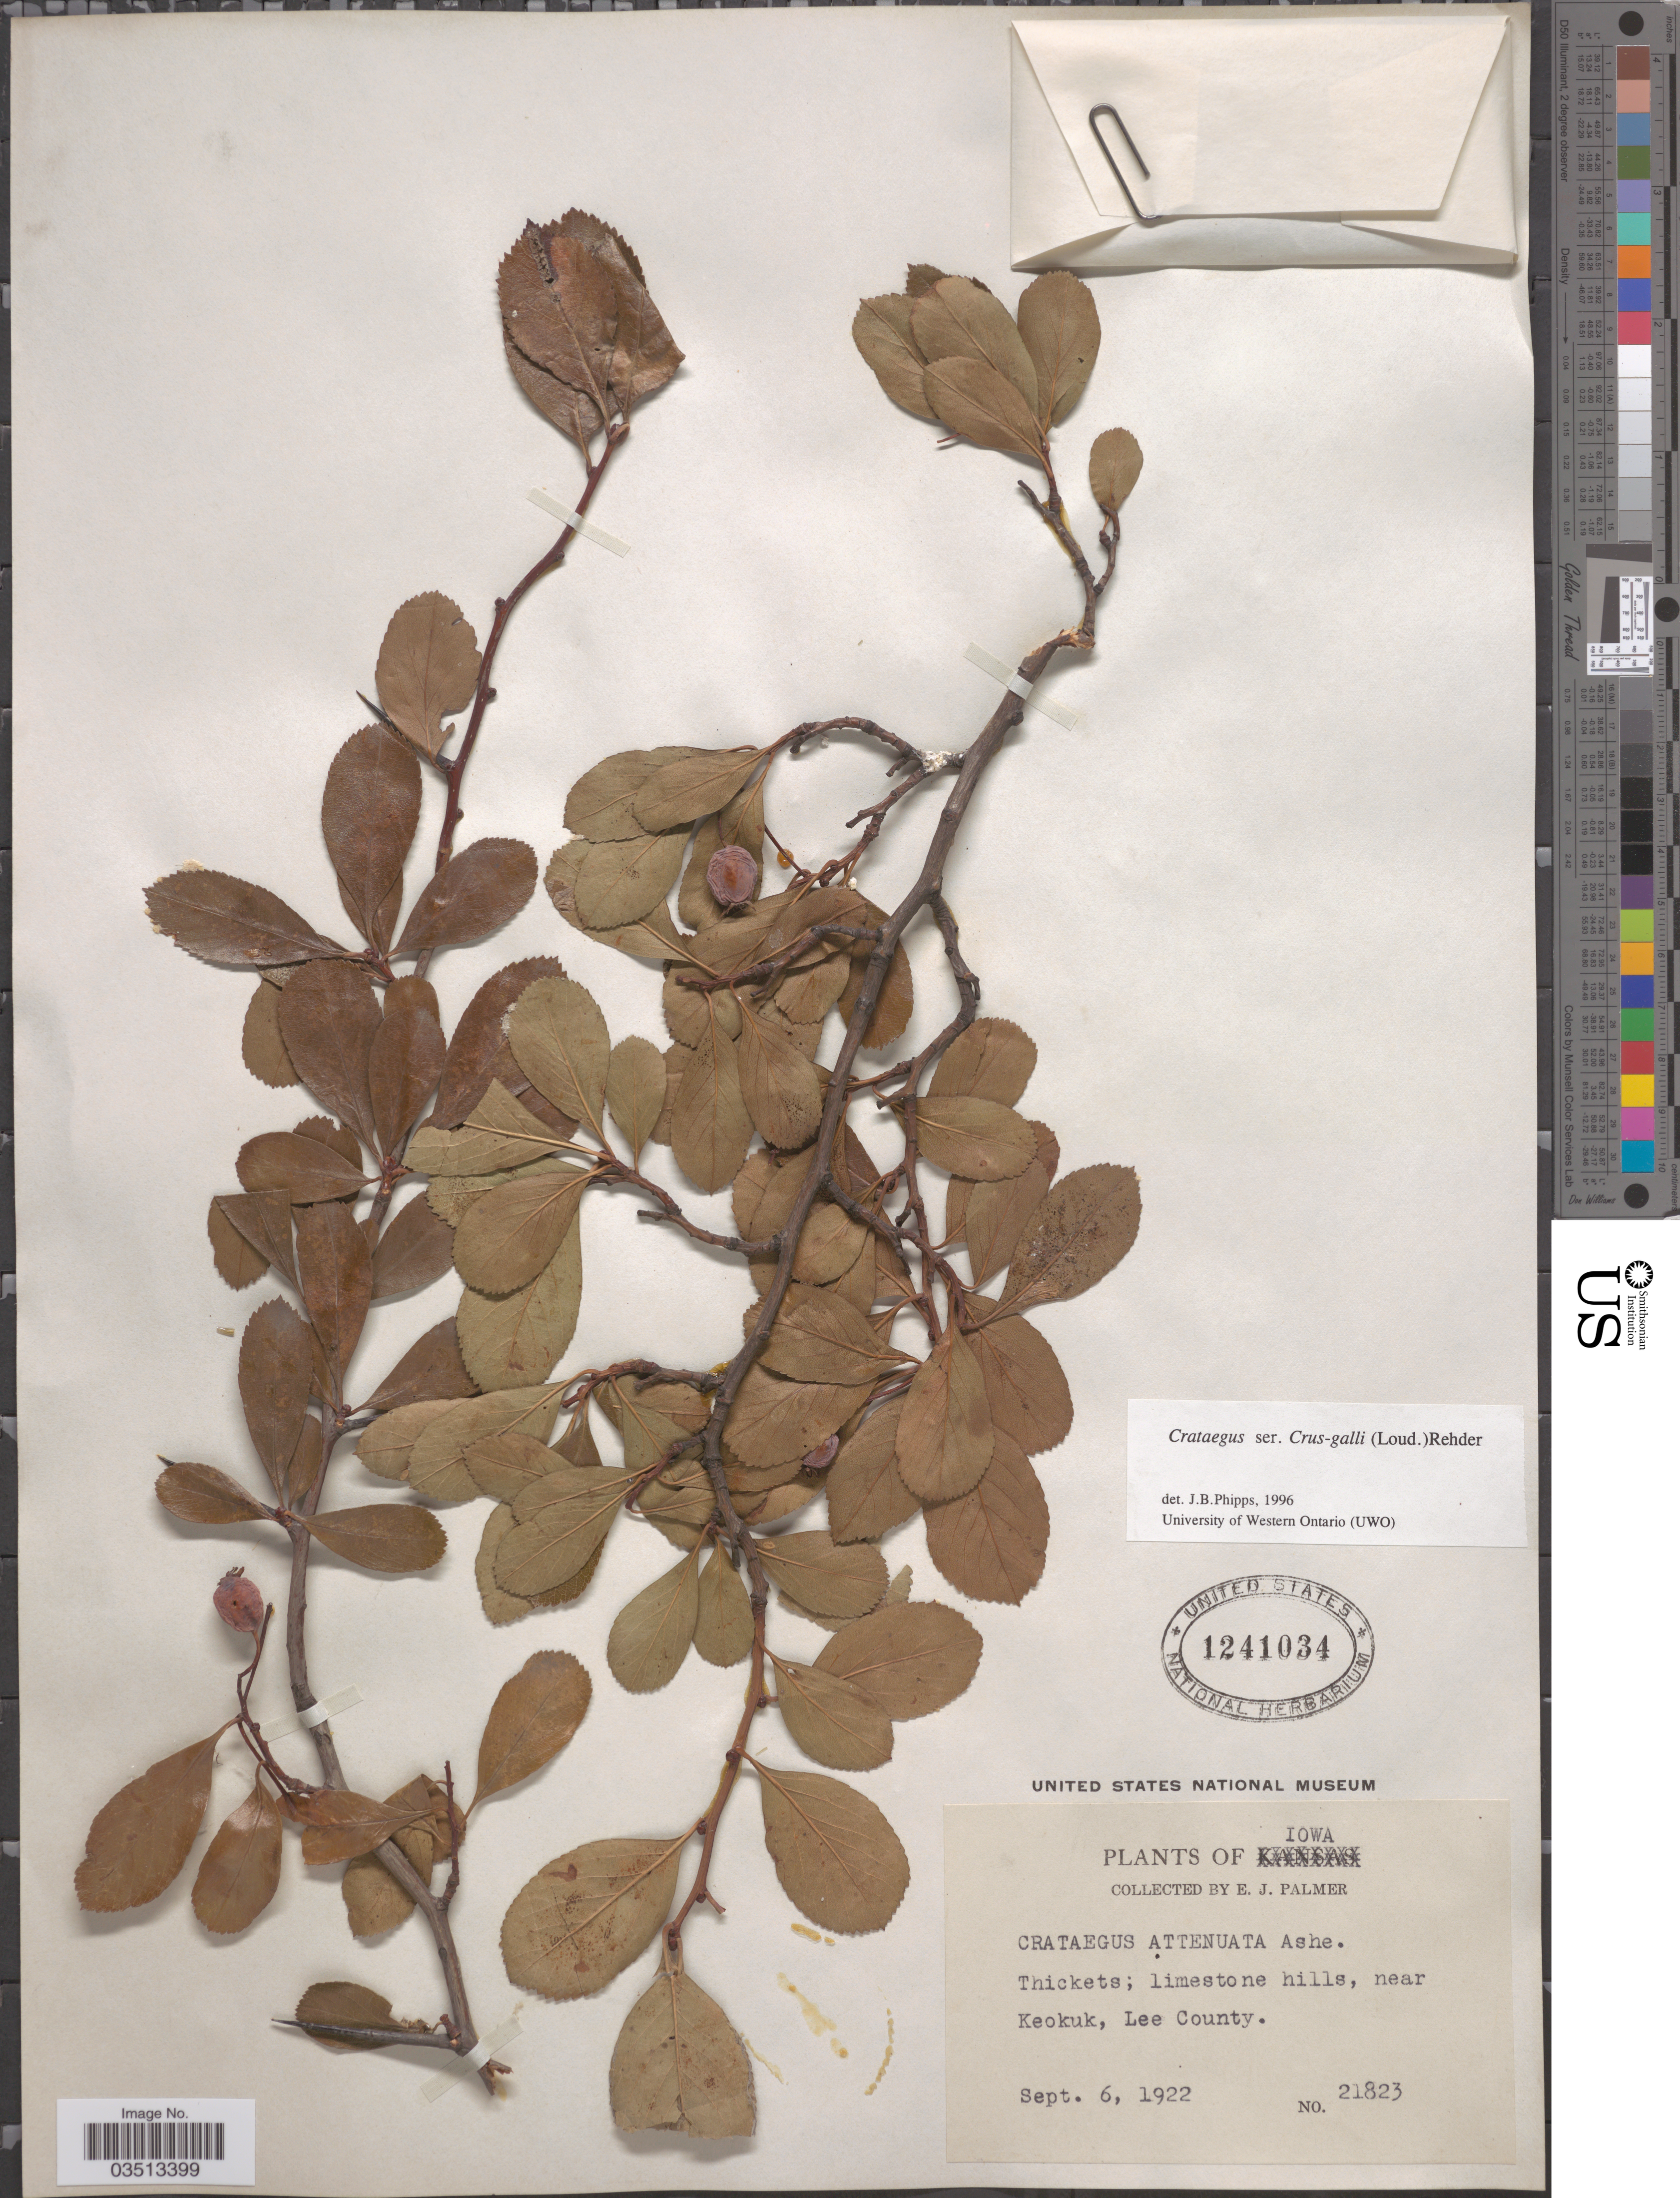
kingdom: Plantae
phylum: Tracheophyta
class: Magnoliopsida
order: Rosales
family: Rosaceae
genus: Crataegus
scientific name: Crataegus attenuata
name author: Ashe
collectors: E. J. Palmer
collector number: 21823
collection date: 1922-09-06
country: United States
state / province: Iowa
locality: Near Keokuk, Lee County.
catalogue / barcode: US 1241034